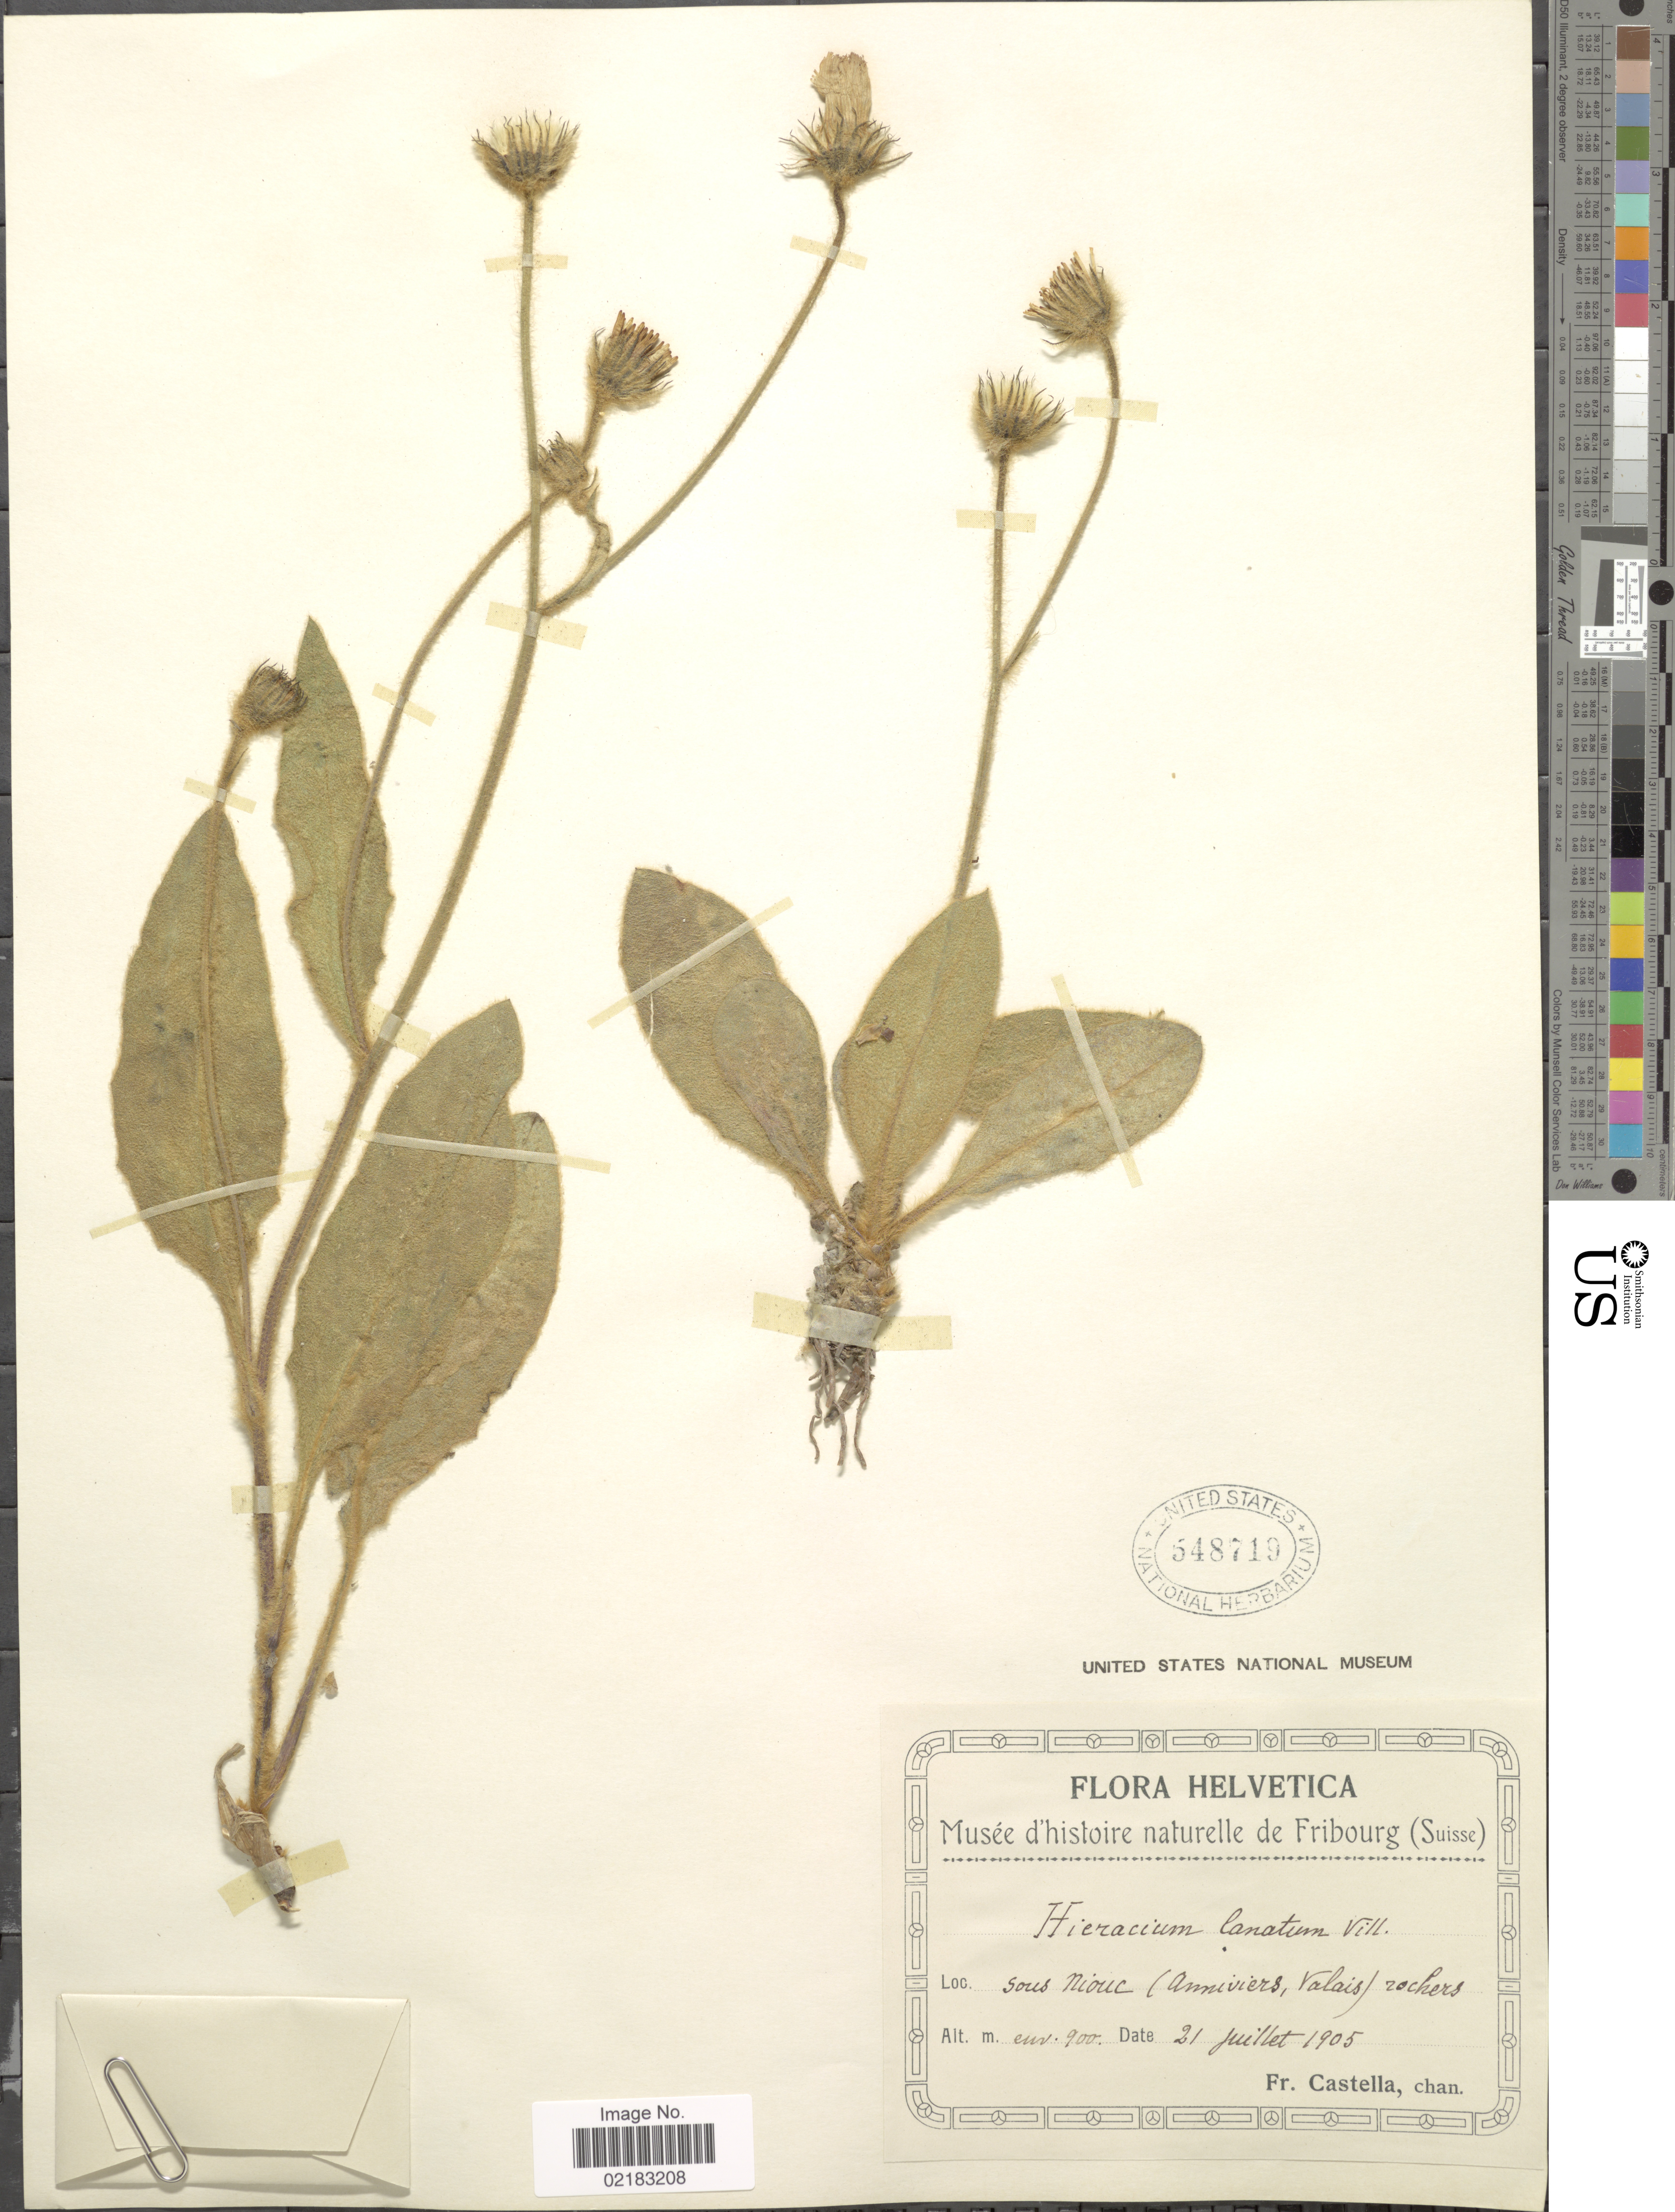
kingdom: Plantae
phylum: Tracheophyta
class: Magnoliopsida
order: Asterales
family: Asteraceae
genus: Hieracium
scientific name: Hieracium tomentosum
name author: L.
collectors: Fr. Castella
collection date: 1905-07-21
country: Switzerland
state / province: Valais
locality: Helvetica, Gous Niouc ( Anniviers, Valais) rochers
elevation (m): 900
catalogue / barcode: US 548719